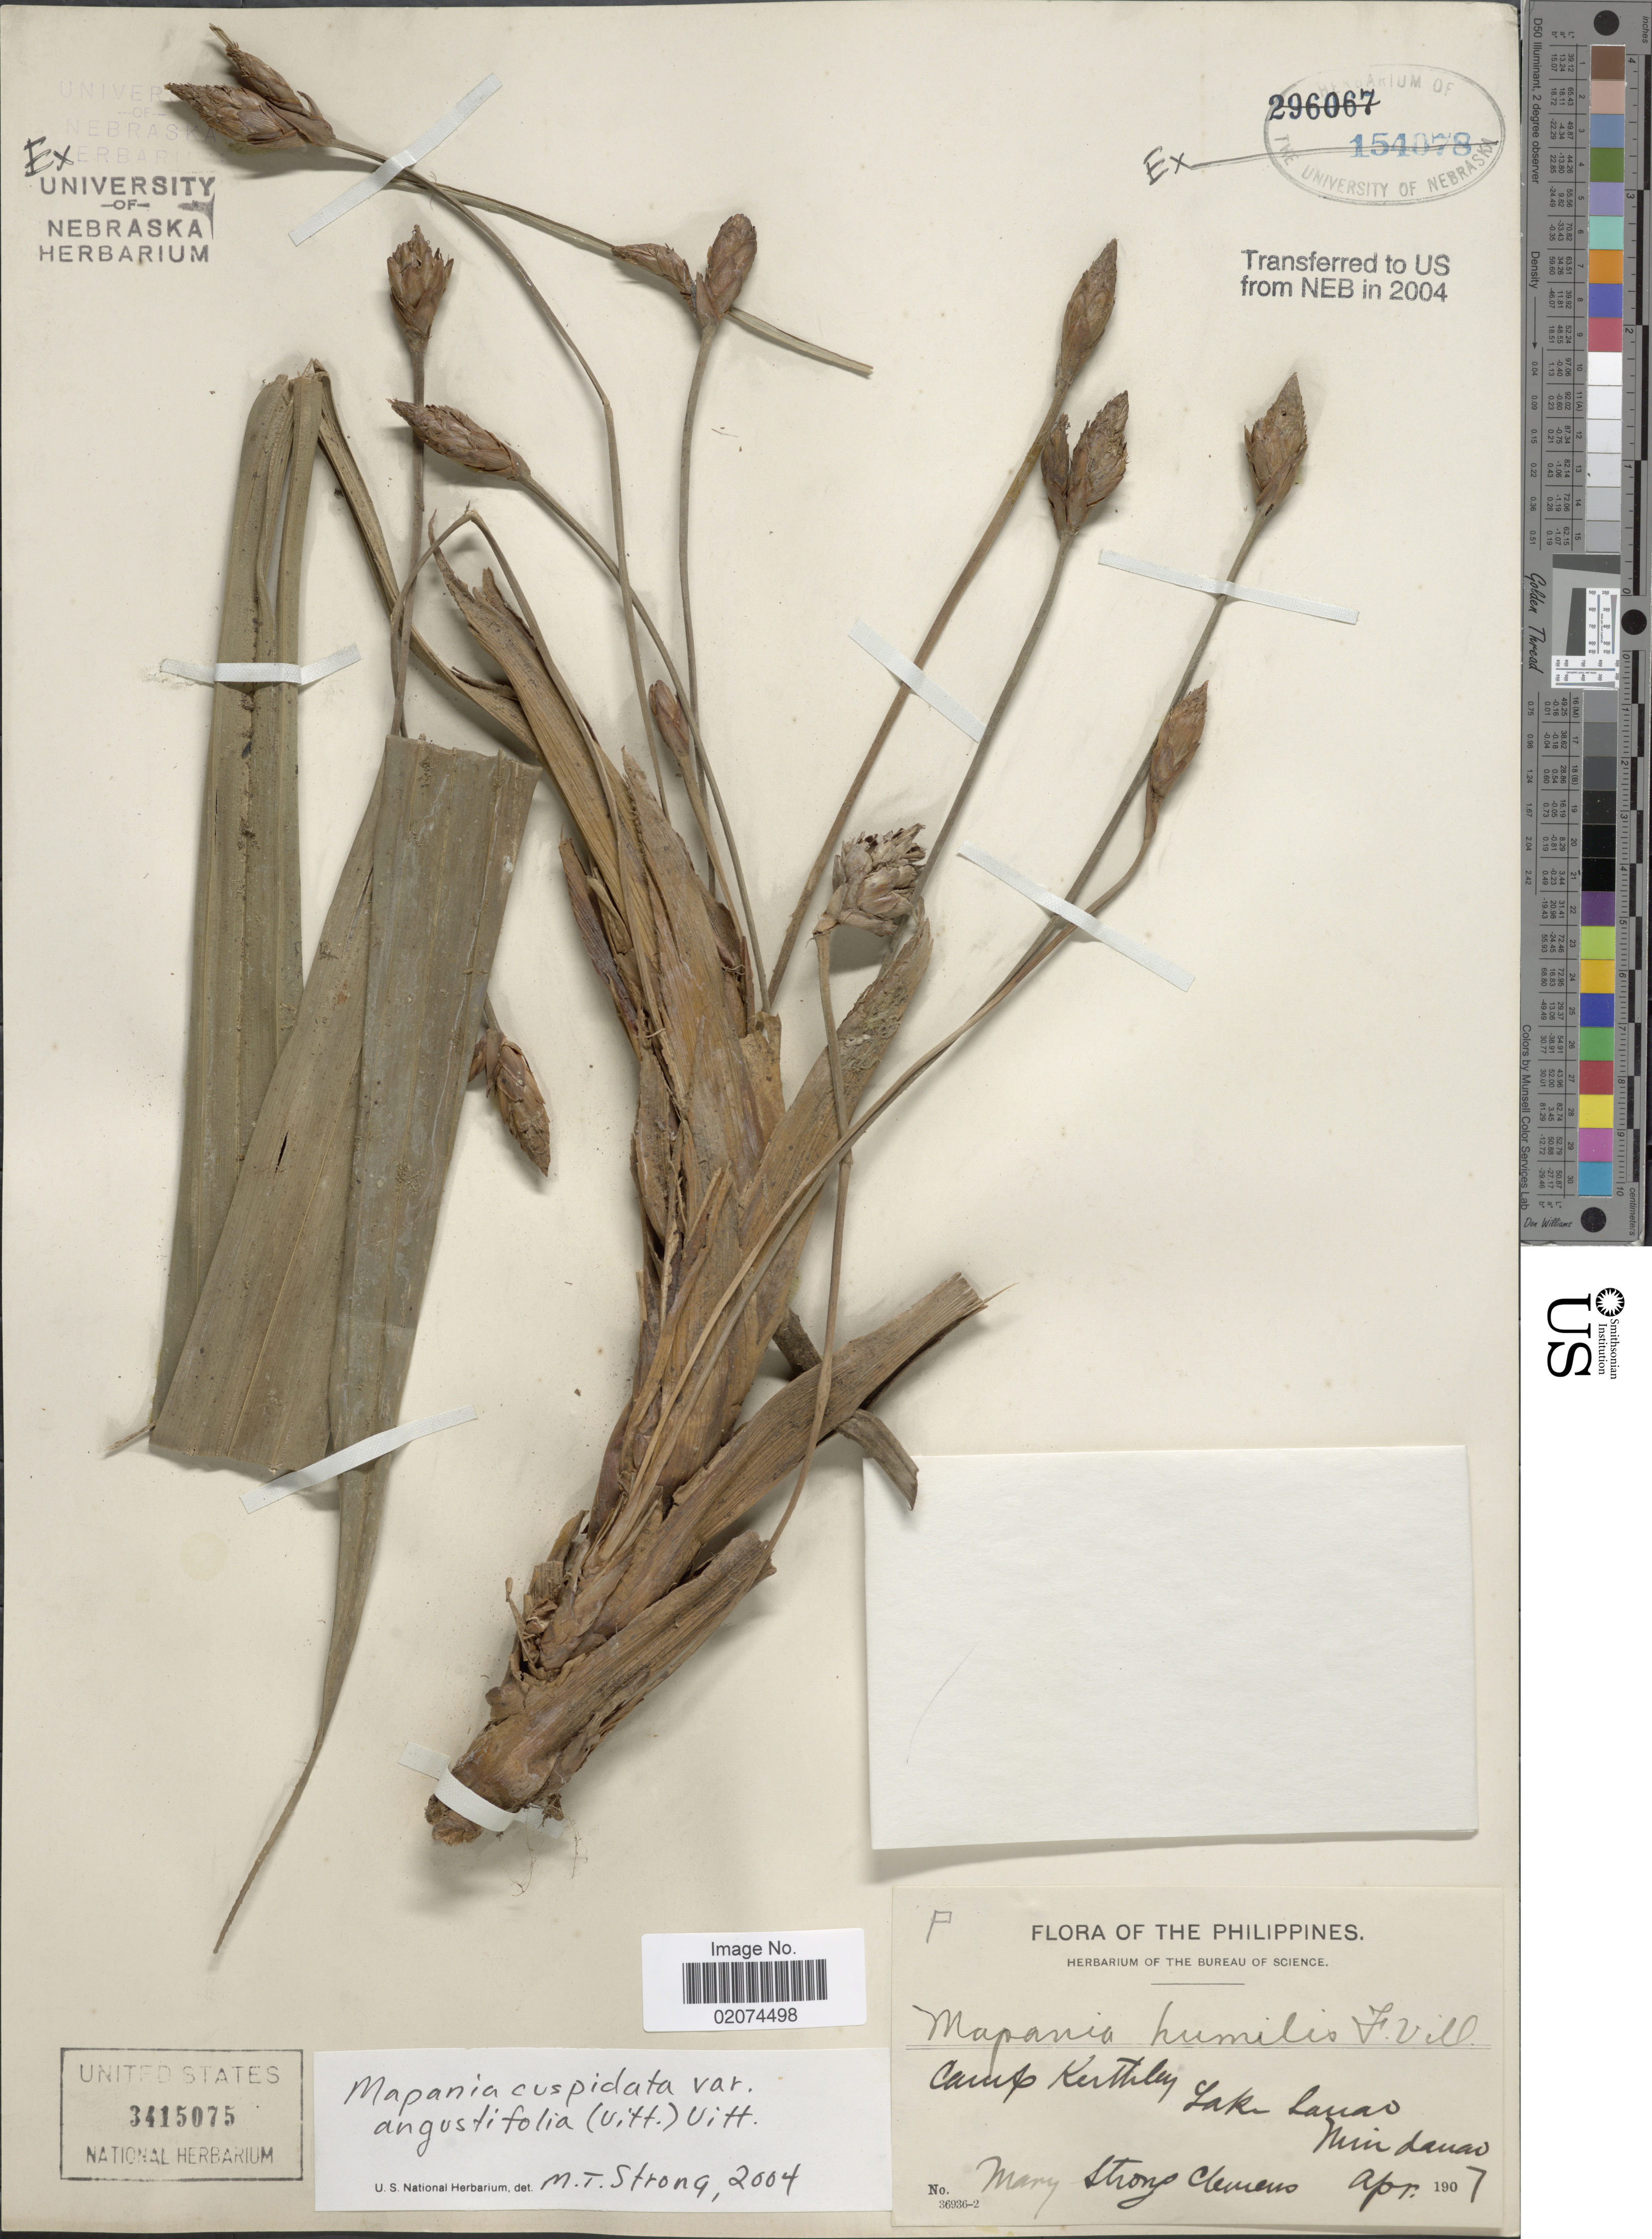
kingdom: Plantae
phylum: Tracheophyta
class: Liliopsida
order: Poales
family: Cyperaceae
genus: Mapania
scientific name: Mapania cuspidata var. angustifolia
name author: (Uittien) Uittien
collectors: M. S. Clemens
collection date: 1907-04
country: Philippines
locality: Camp Keithley, Lake Lanao, Mindanao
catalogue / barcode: US 3415075